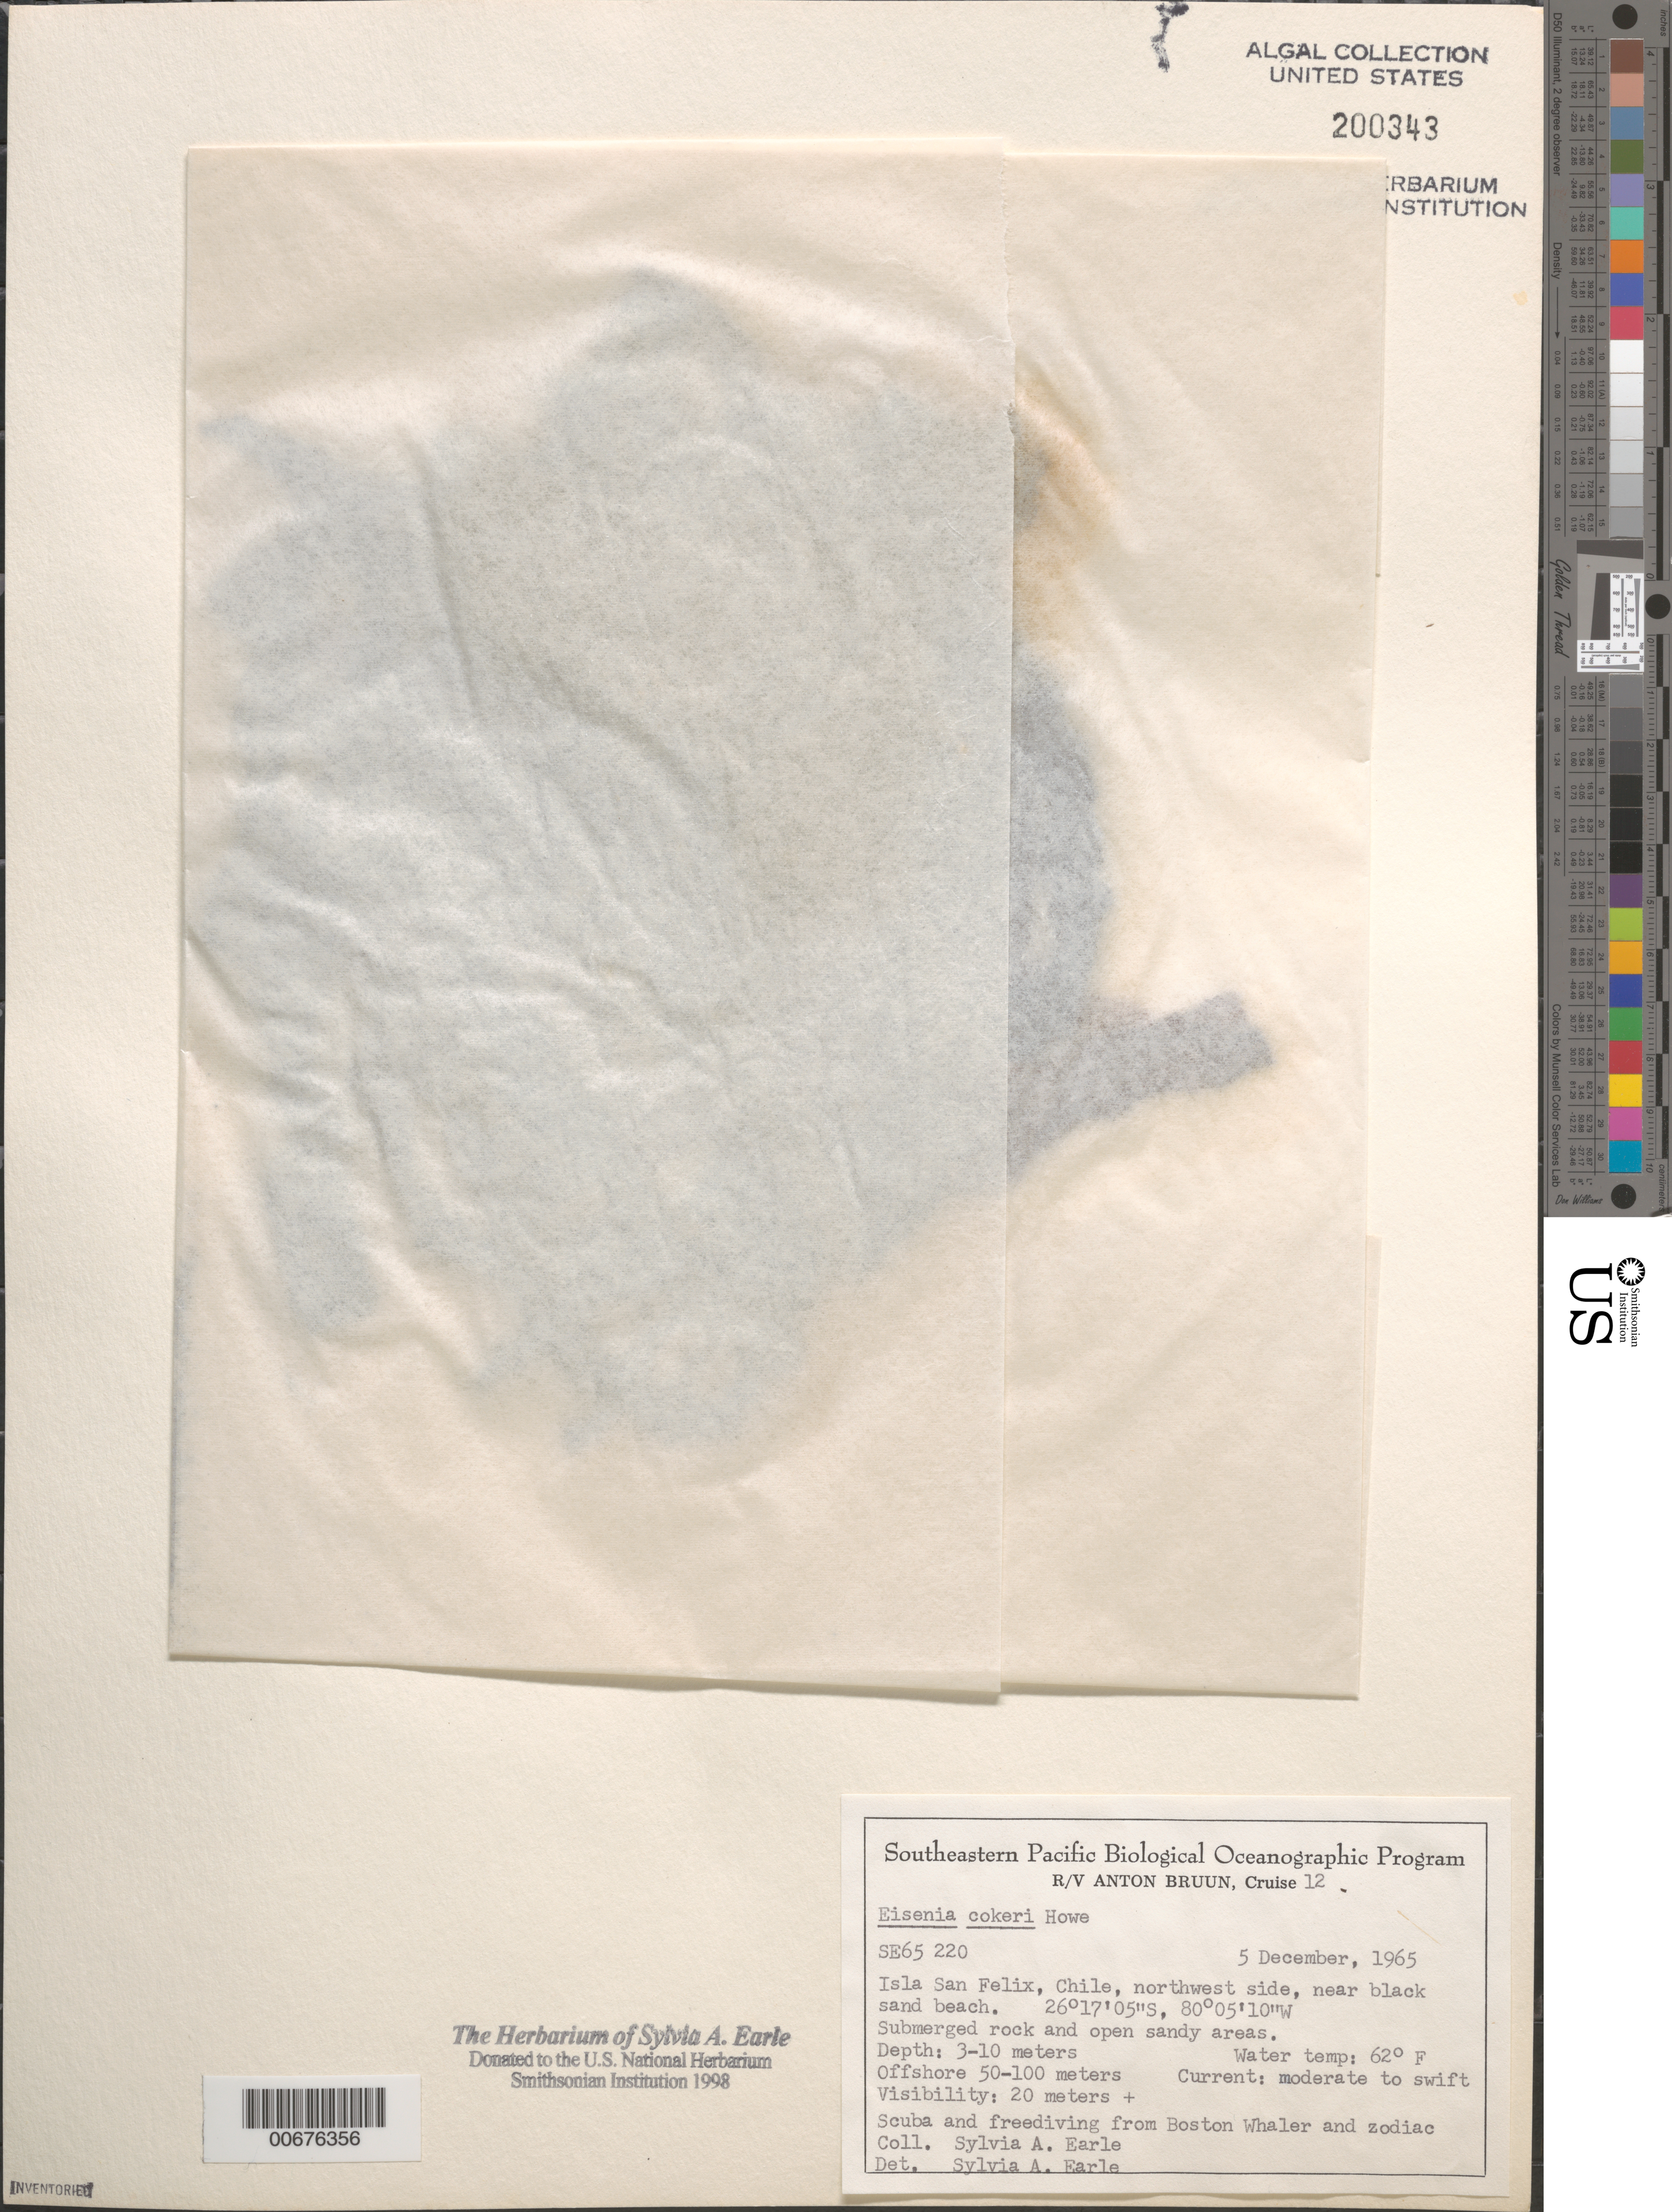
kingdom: Chromista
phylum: Ochrophyta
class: Phaeophyceae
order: Laminariales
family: Lessoniaceae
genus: Eisenia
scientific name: Eisenia cokeri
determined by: Earle, S. A.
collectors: S. A. Earle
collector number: SE 65220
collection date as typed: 05 Dec 1965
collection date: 1965-12-05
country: Chile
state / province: Atacama (III)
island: Isla San Felix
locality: Near black sand beach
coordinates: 26 17' 05" S, 80 05' 10" W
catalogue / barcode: US 200343